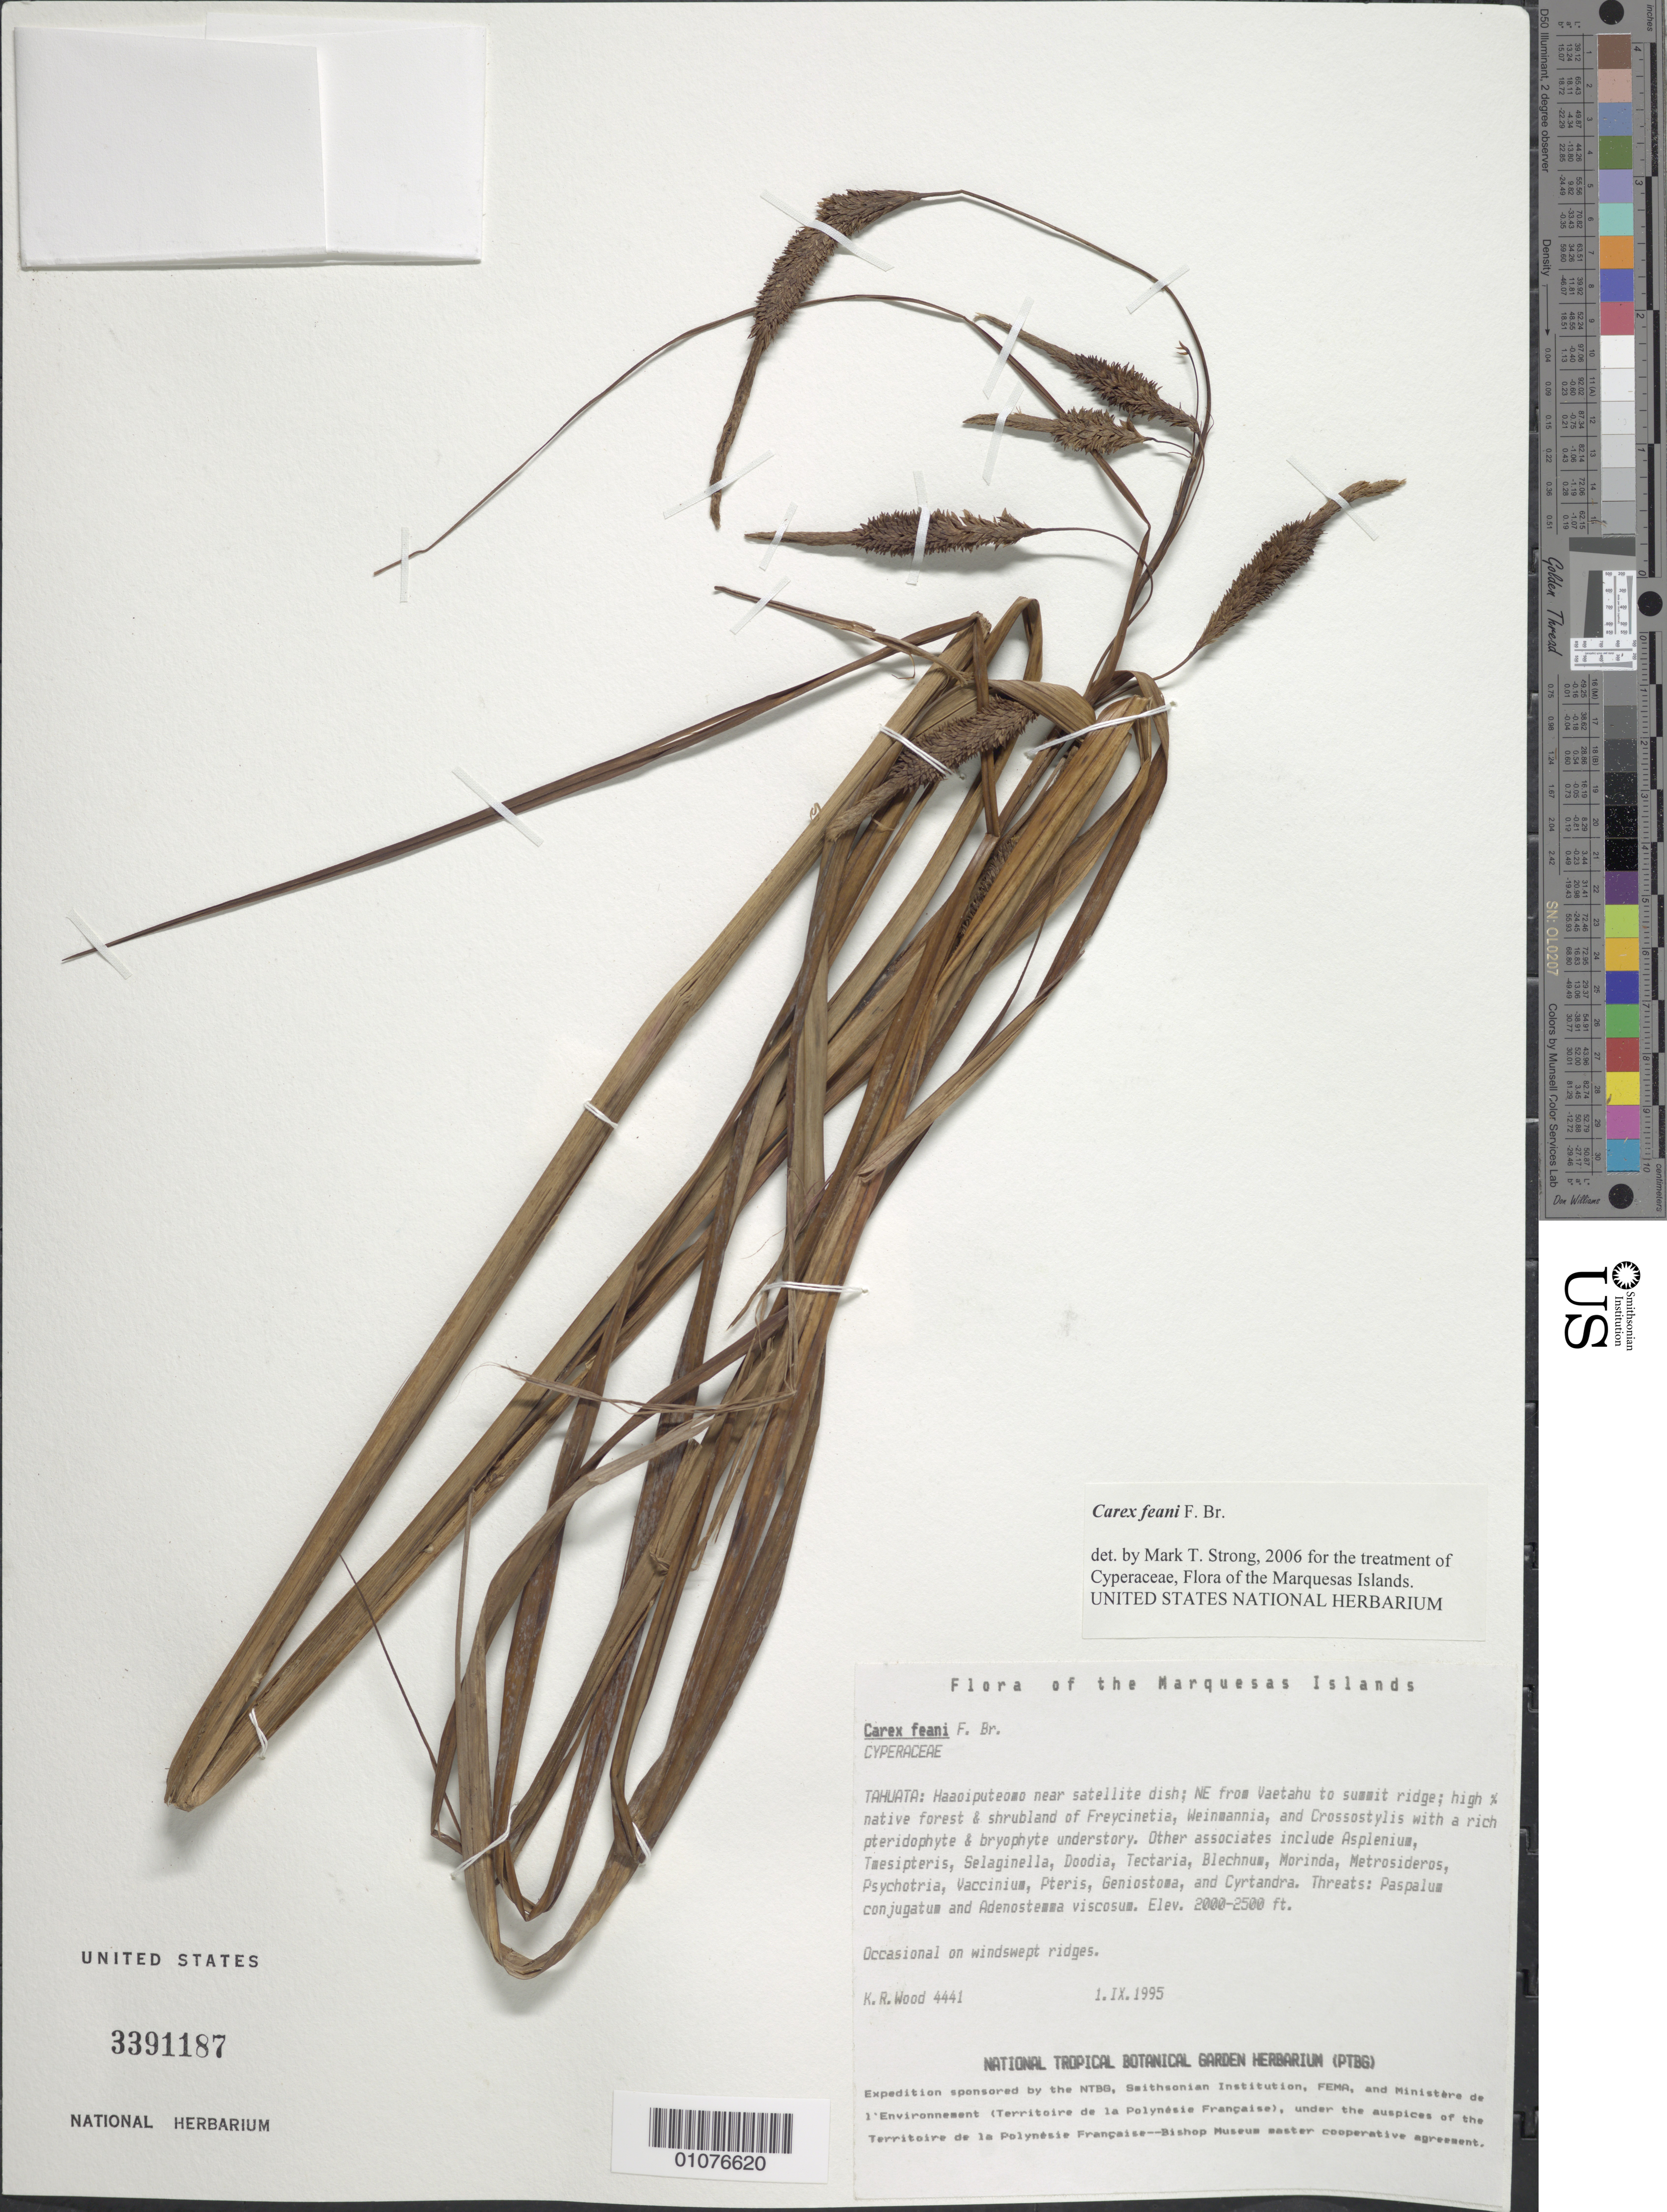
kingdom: Plantae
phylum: Tracheophyta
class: Liliopsida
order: Poales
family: Cyperaceae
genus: Carex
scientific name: Carex feani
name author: F. Br.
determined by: Lorence, David H., (PTBG), National Tropical Botanical Garden (UNITED STATES)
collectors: K. R. Wood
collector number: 4441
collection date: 1995-09-01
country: French Polynesia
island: Tahuata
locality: Haaoiputeoma, near satelite dish, NE from Vaitahu to summit ridge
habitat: Freycinetia-Weinmannia w/ Crossostylis; high % native forest & shrubland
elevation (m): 610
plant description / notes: Paspalum conjugatum, Adenostemma viscosum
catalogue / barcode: US 3391187